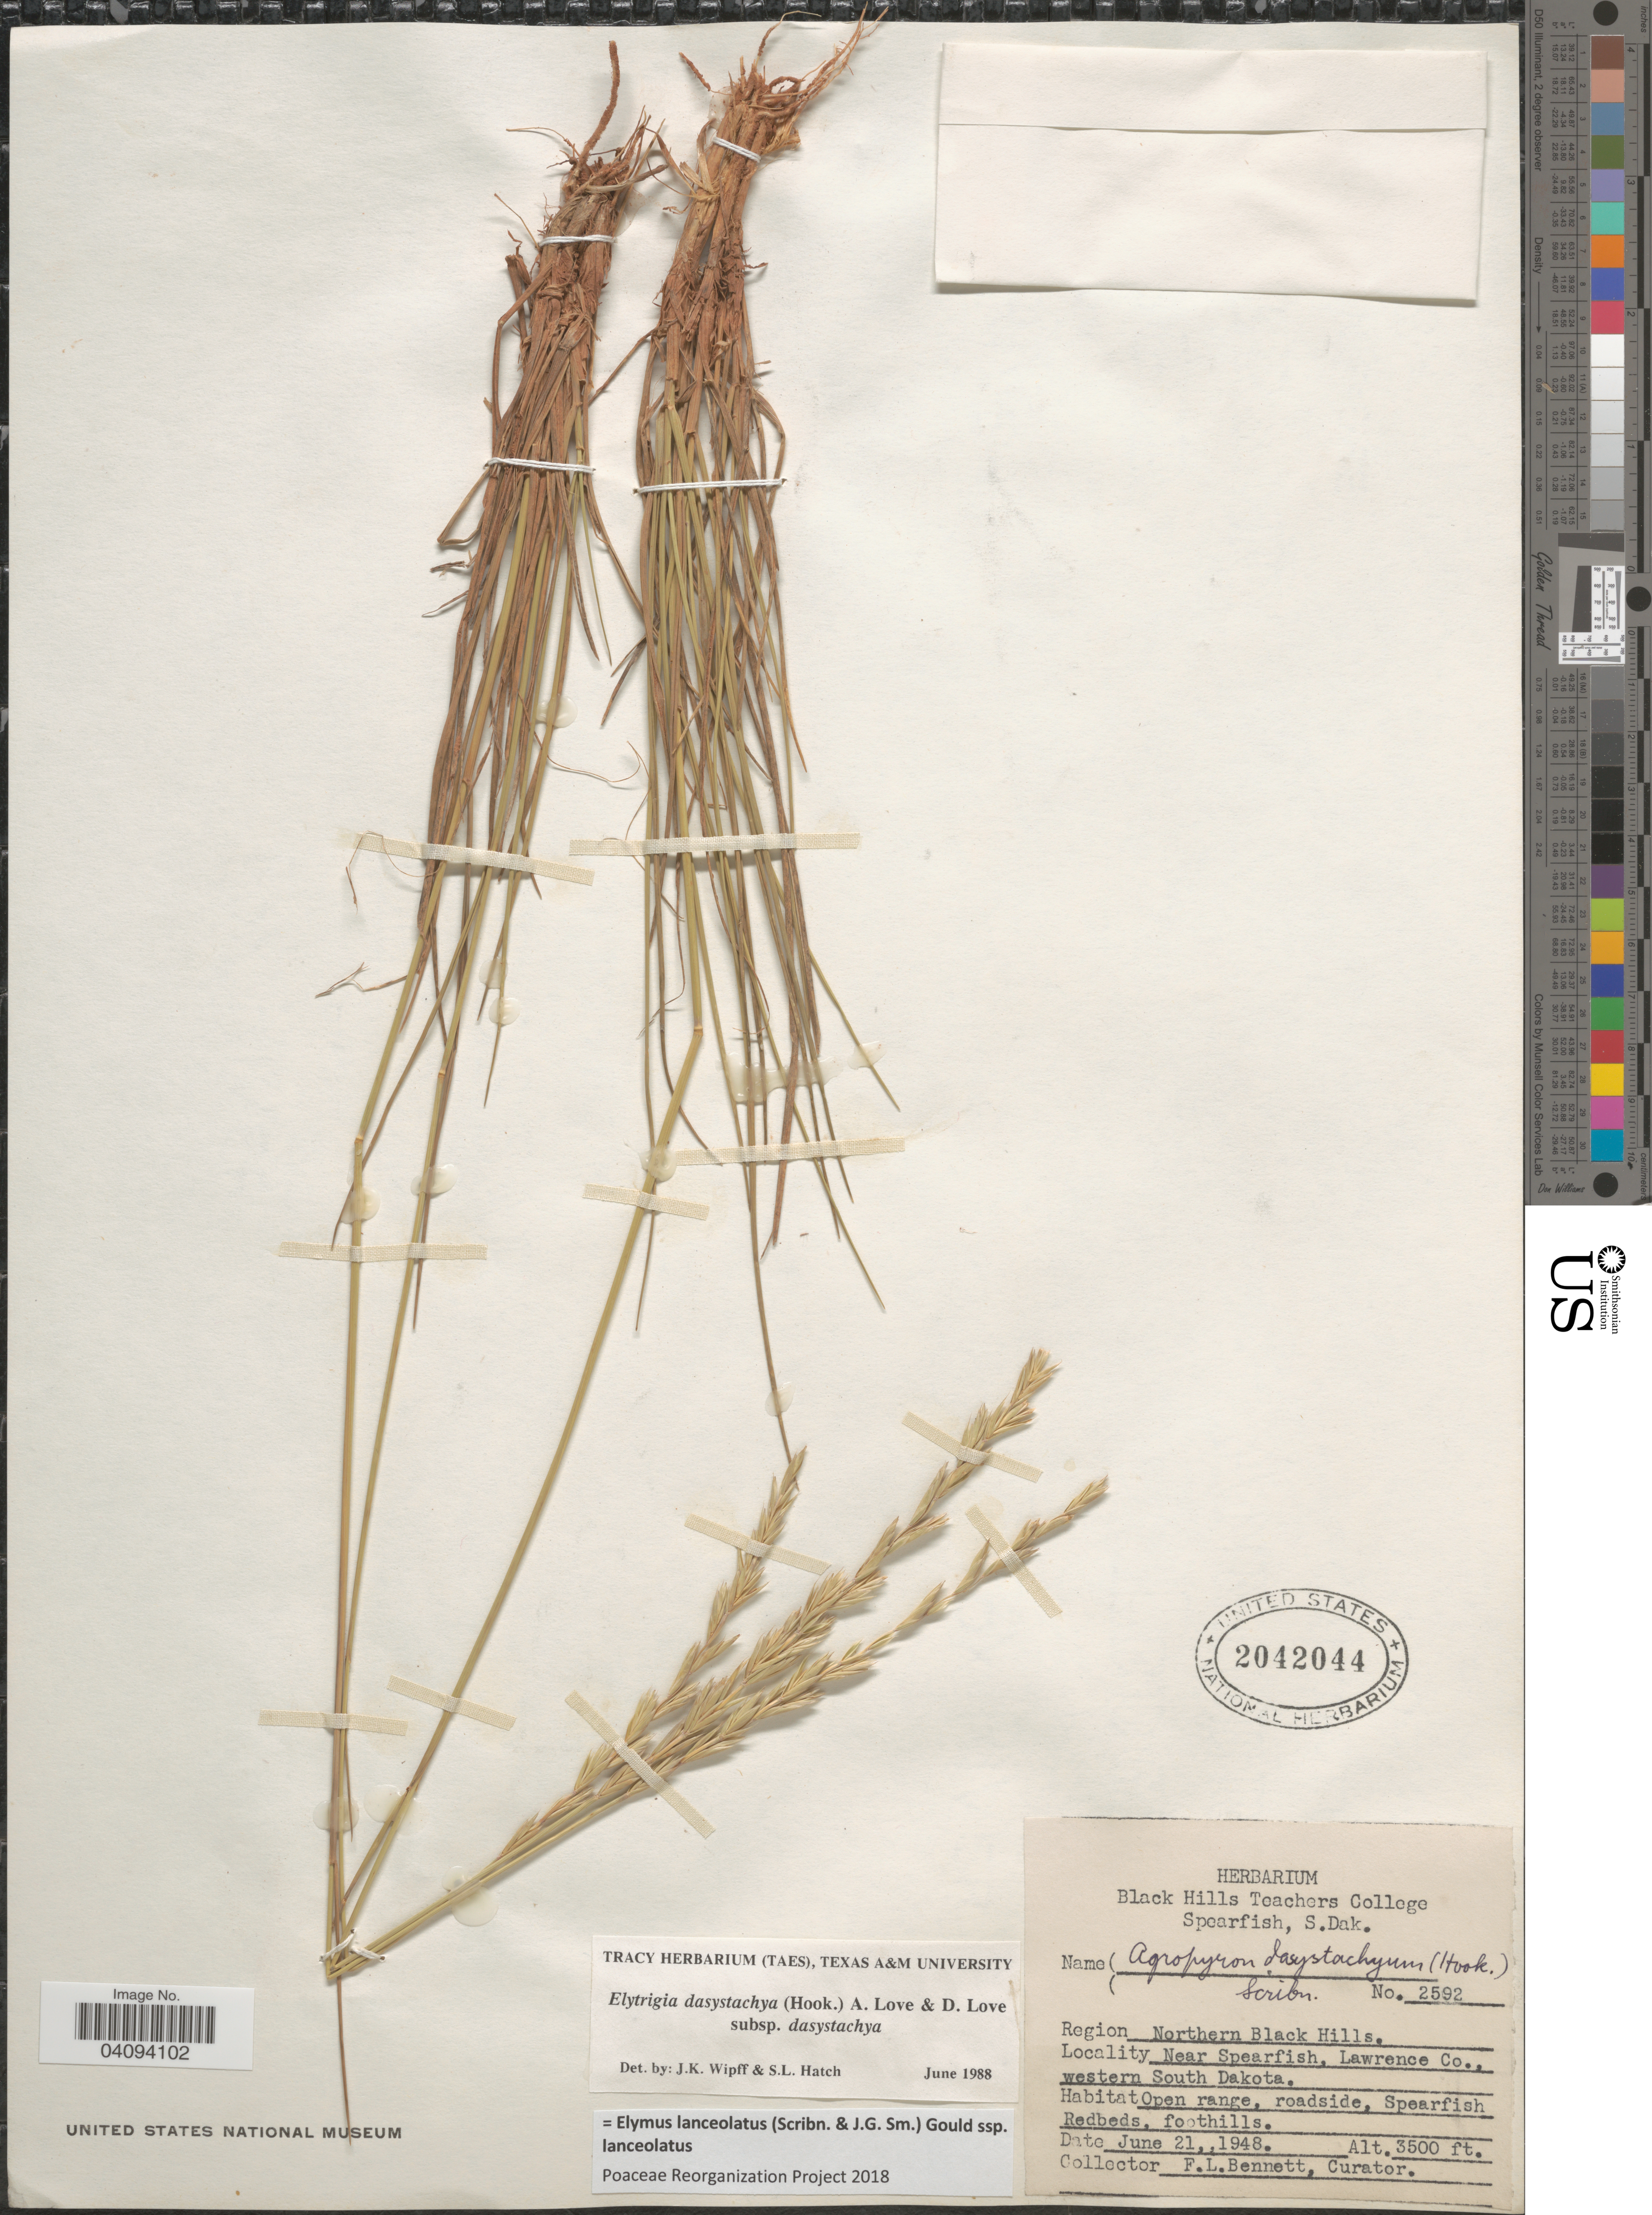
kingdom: Plantae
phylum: Tracheophyta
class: Liliopsida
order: Poales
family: Poaceae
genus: Elymus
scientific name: Elymus lanceolatus subsp. lanceolatus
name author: (Scribn. & J.G. Sm.) Gould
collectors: F. Bennett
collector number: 2592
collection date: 1948-06-21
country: United States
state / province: South Dakota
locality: Region Northern Black Hills. Near Spearfish, Lawrence Co., western South Dakota.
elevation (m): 1067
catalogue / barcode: US 2042044